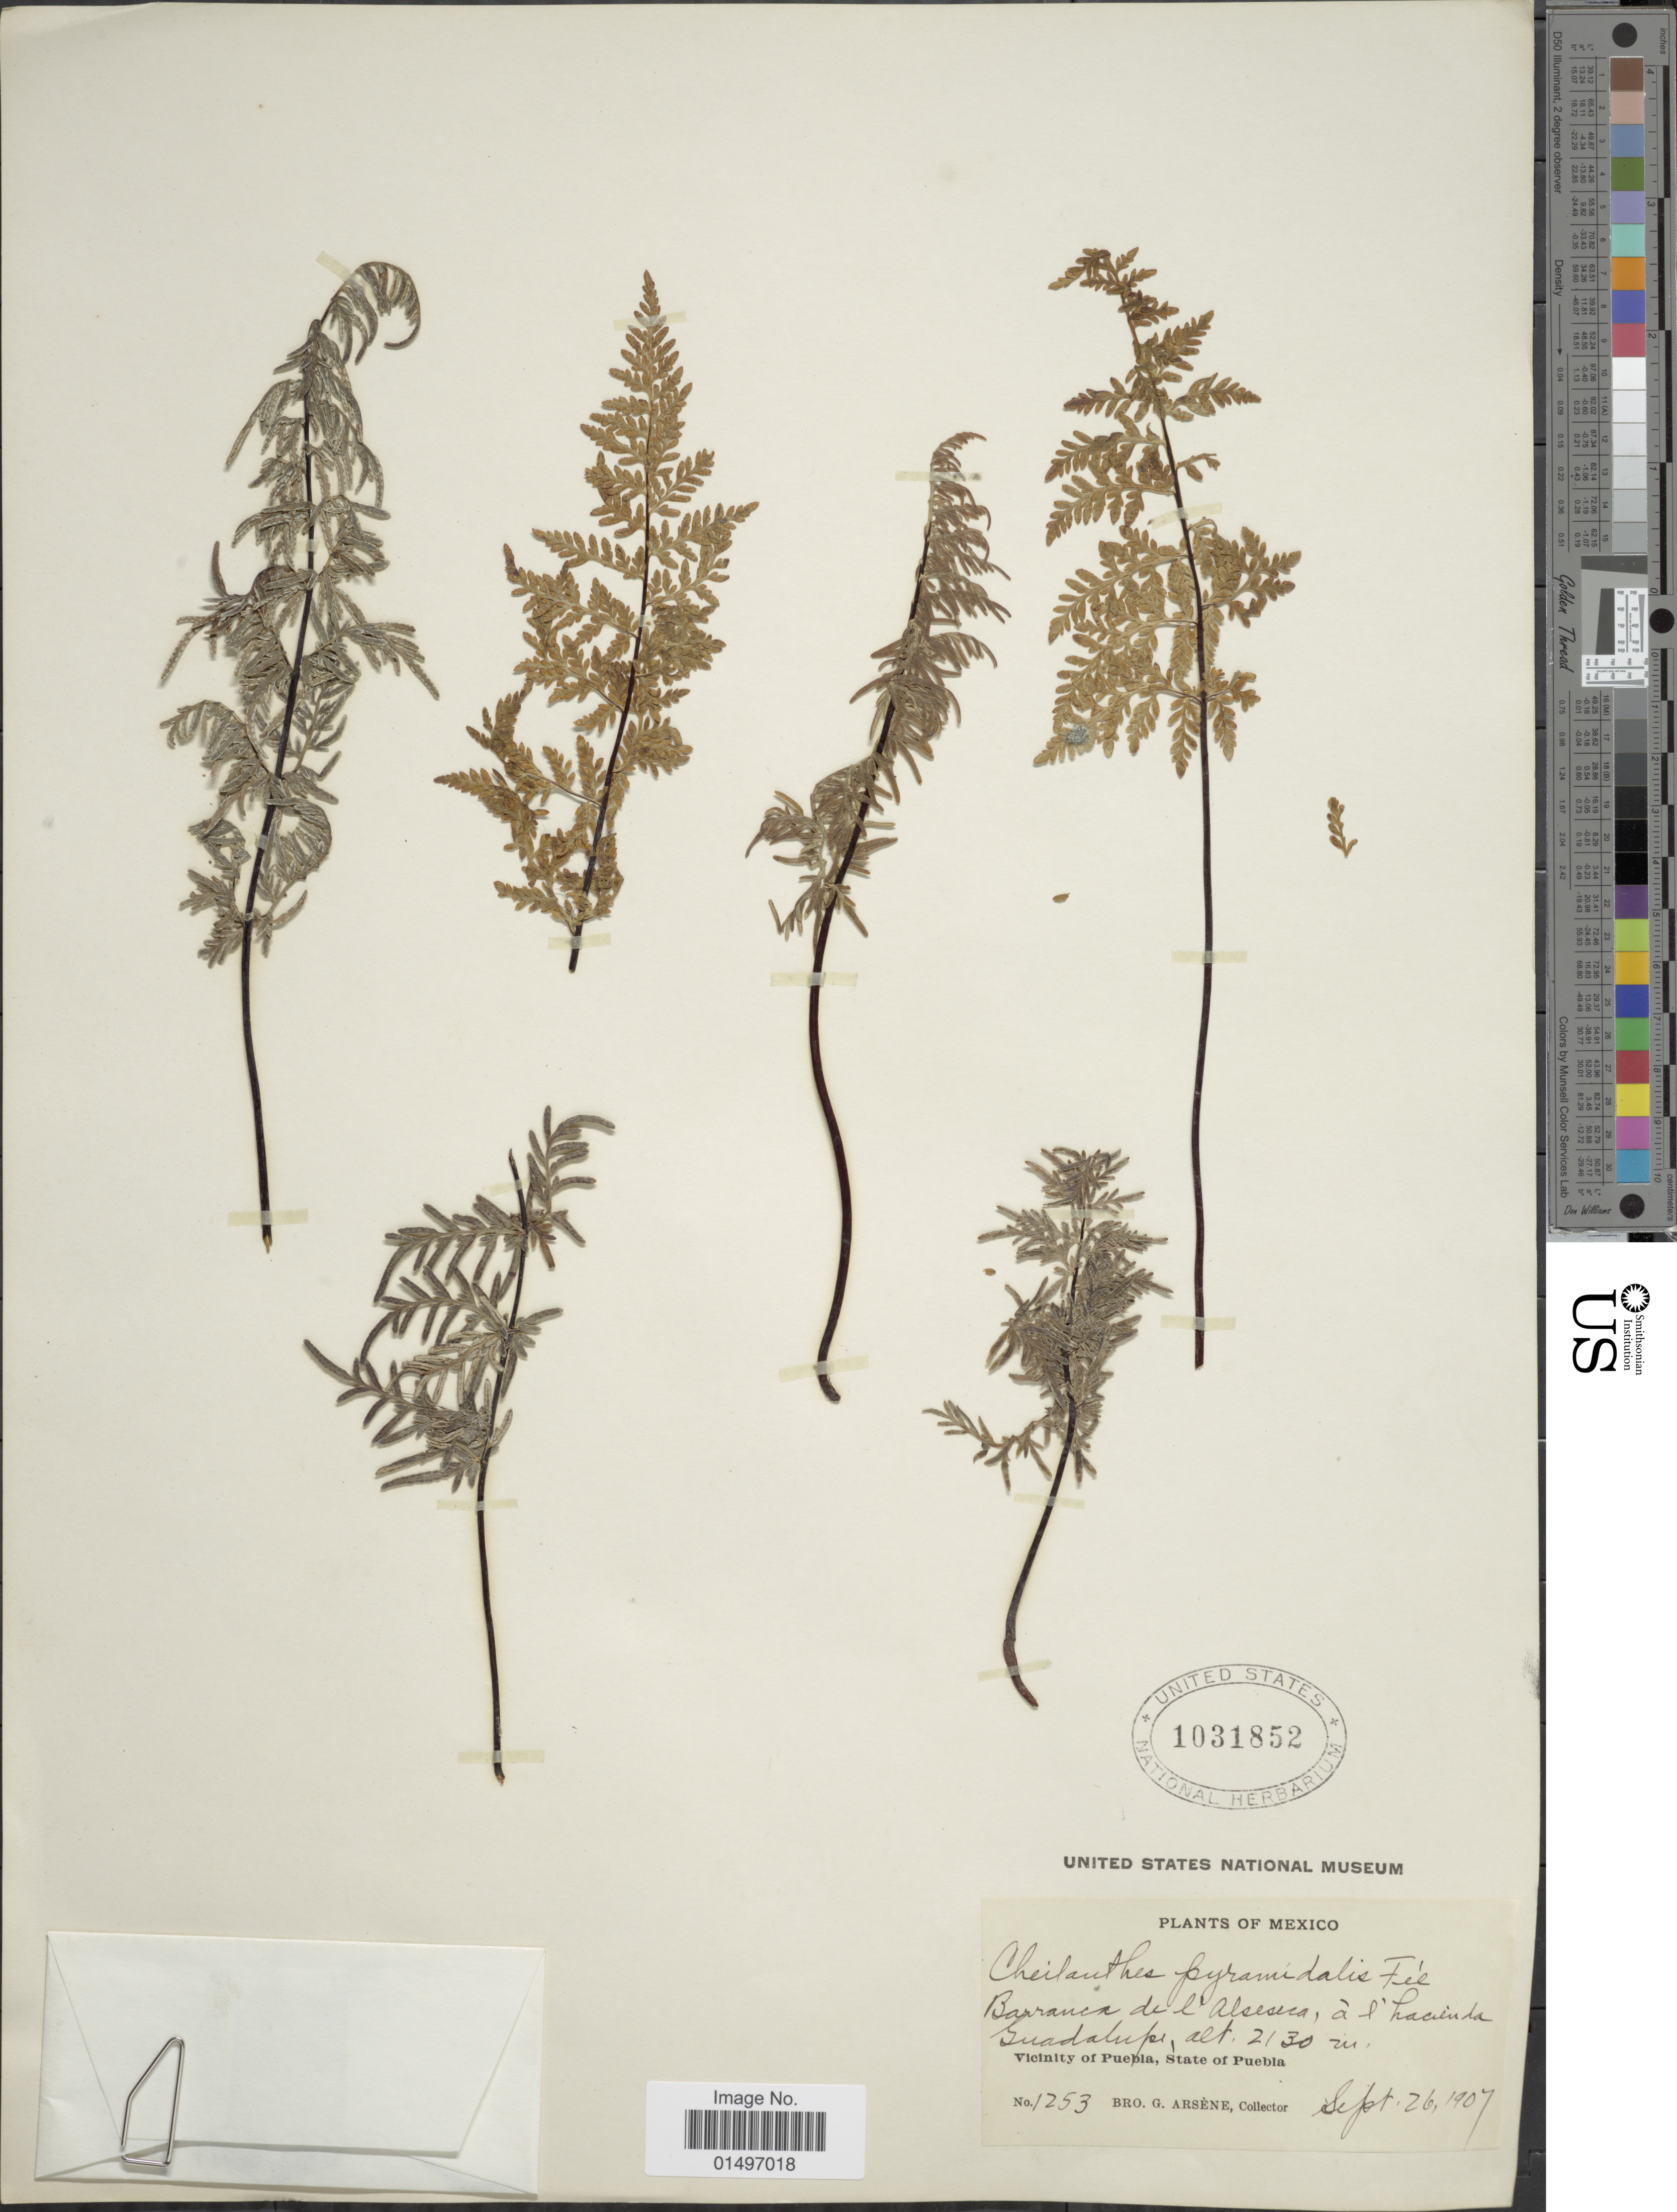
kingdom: Plantae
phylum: Tracheophyta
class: Polypodiopsida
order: Polypodiales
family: Pteridaceae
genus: Gaga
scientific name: Gaga hirsuta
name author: (Link) Fay W. Li & Windham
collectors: Bro. G. Arsène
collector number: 1253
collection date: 1907-09-26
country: Mexico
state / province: Puebla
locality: Mexico, Vicinity of Puebla, Barranca del Alsesera, al Lacienda Guadalupe.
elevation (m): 2130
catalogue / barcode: US 1031852